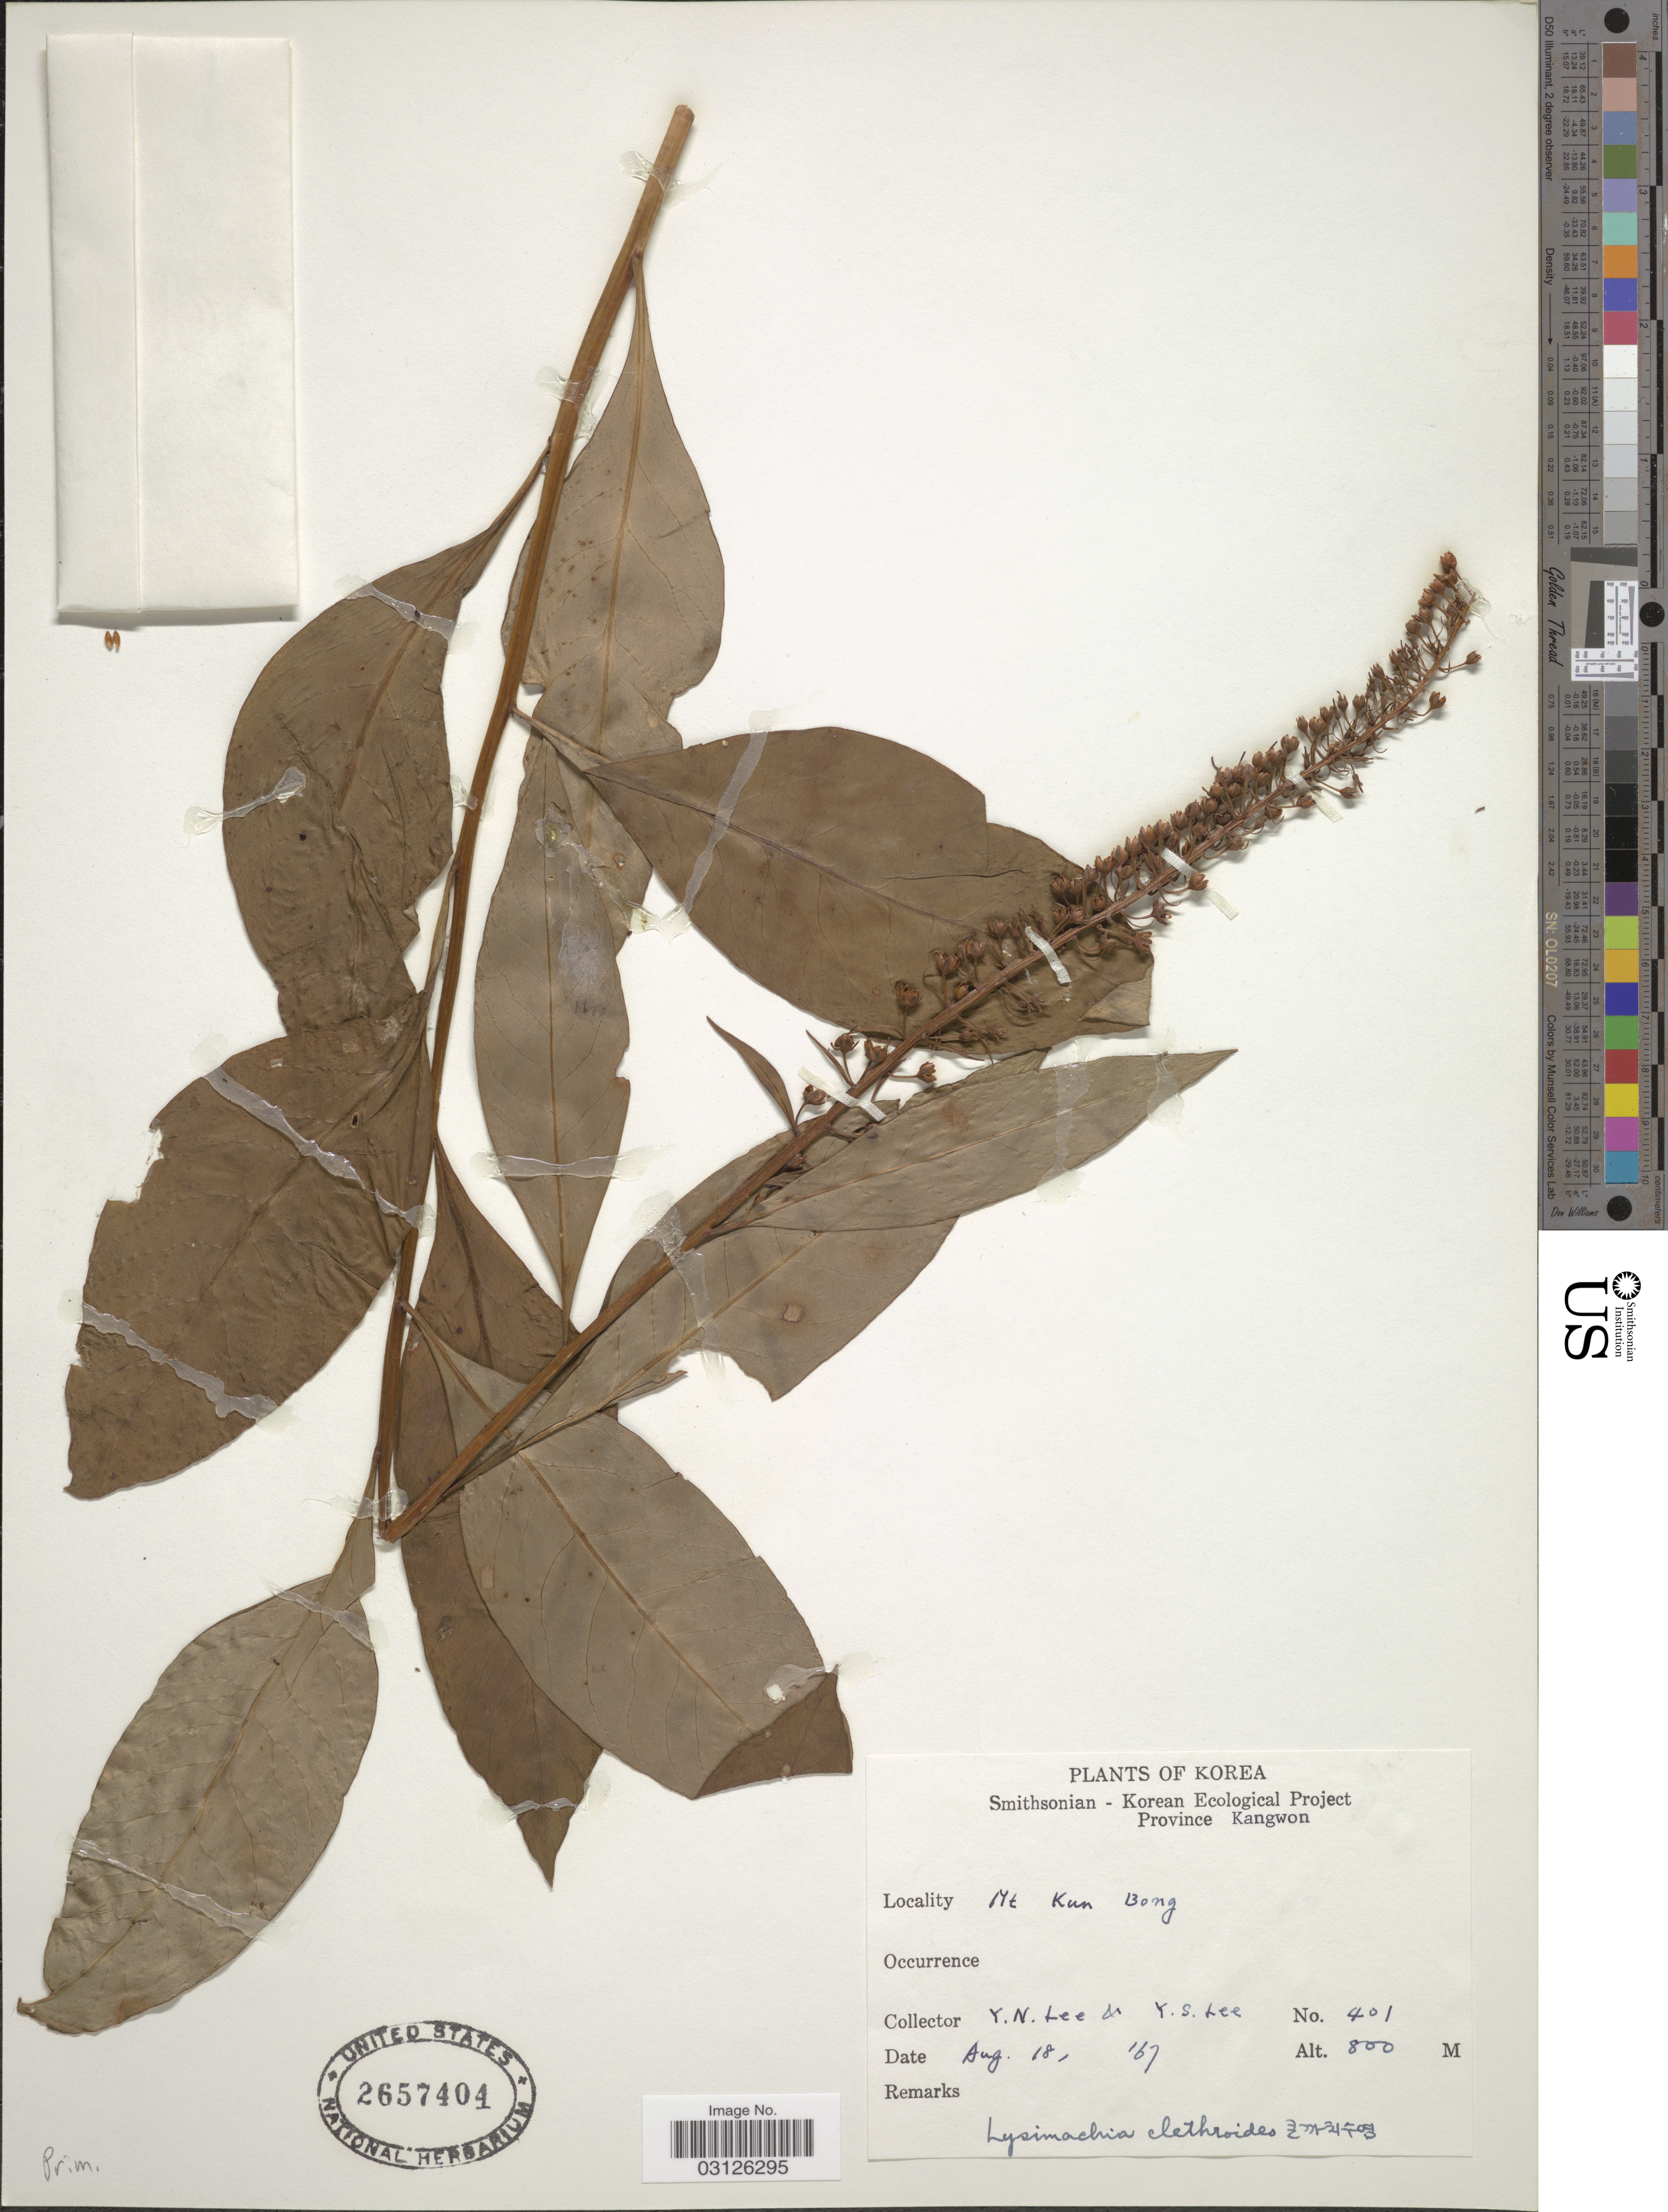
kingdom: Plantae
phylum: Tracheophyta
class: Magnoliopsida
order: Ericales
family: Primulaceae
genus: Lysimachia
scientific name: Lysimachia clethroides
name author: Duby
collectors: Y. N. Lee & Y. S. Lee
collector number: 401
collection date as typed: Transcribed d/m/y: 18/8/67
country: South Korea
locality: Korea. Mt. Kun Bong.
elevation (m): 800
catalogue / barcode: US 2657404